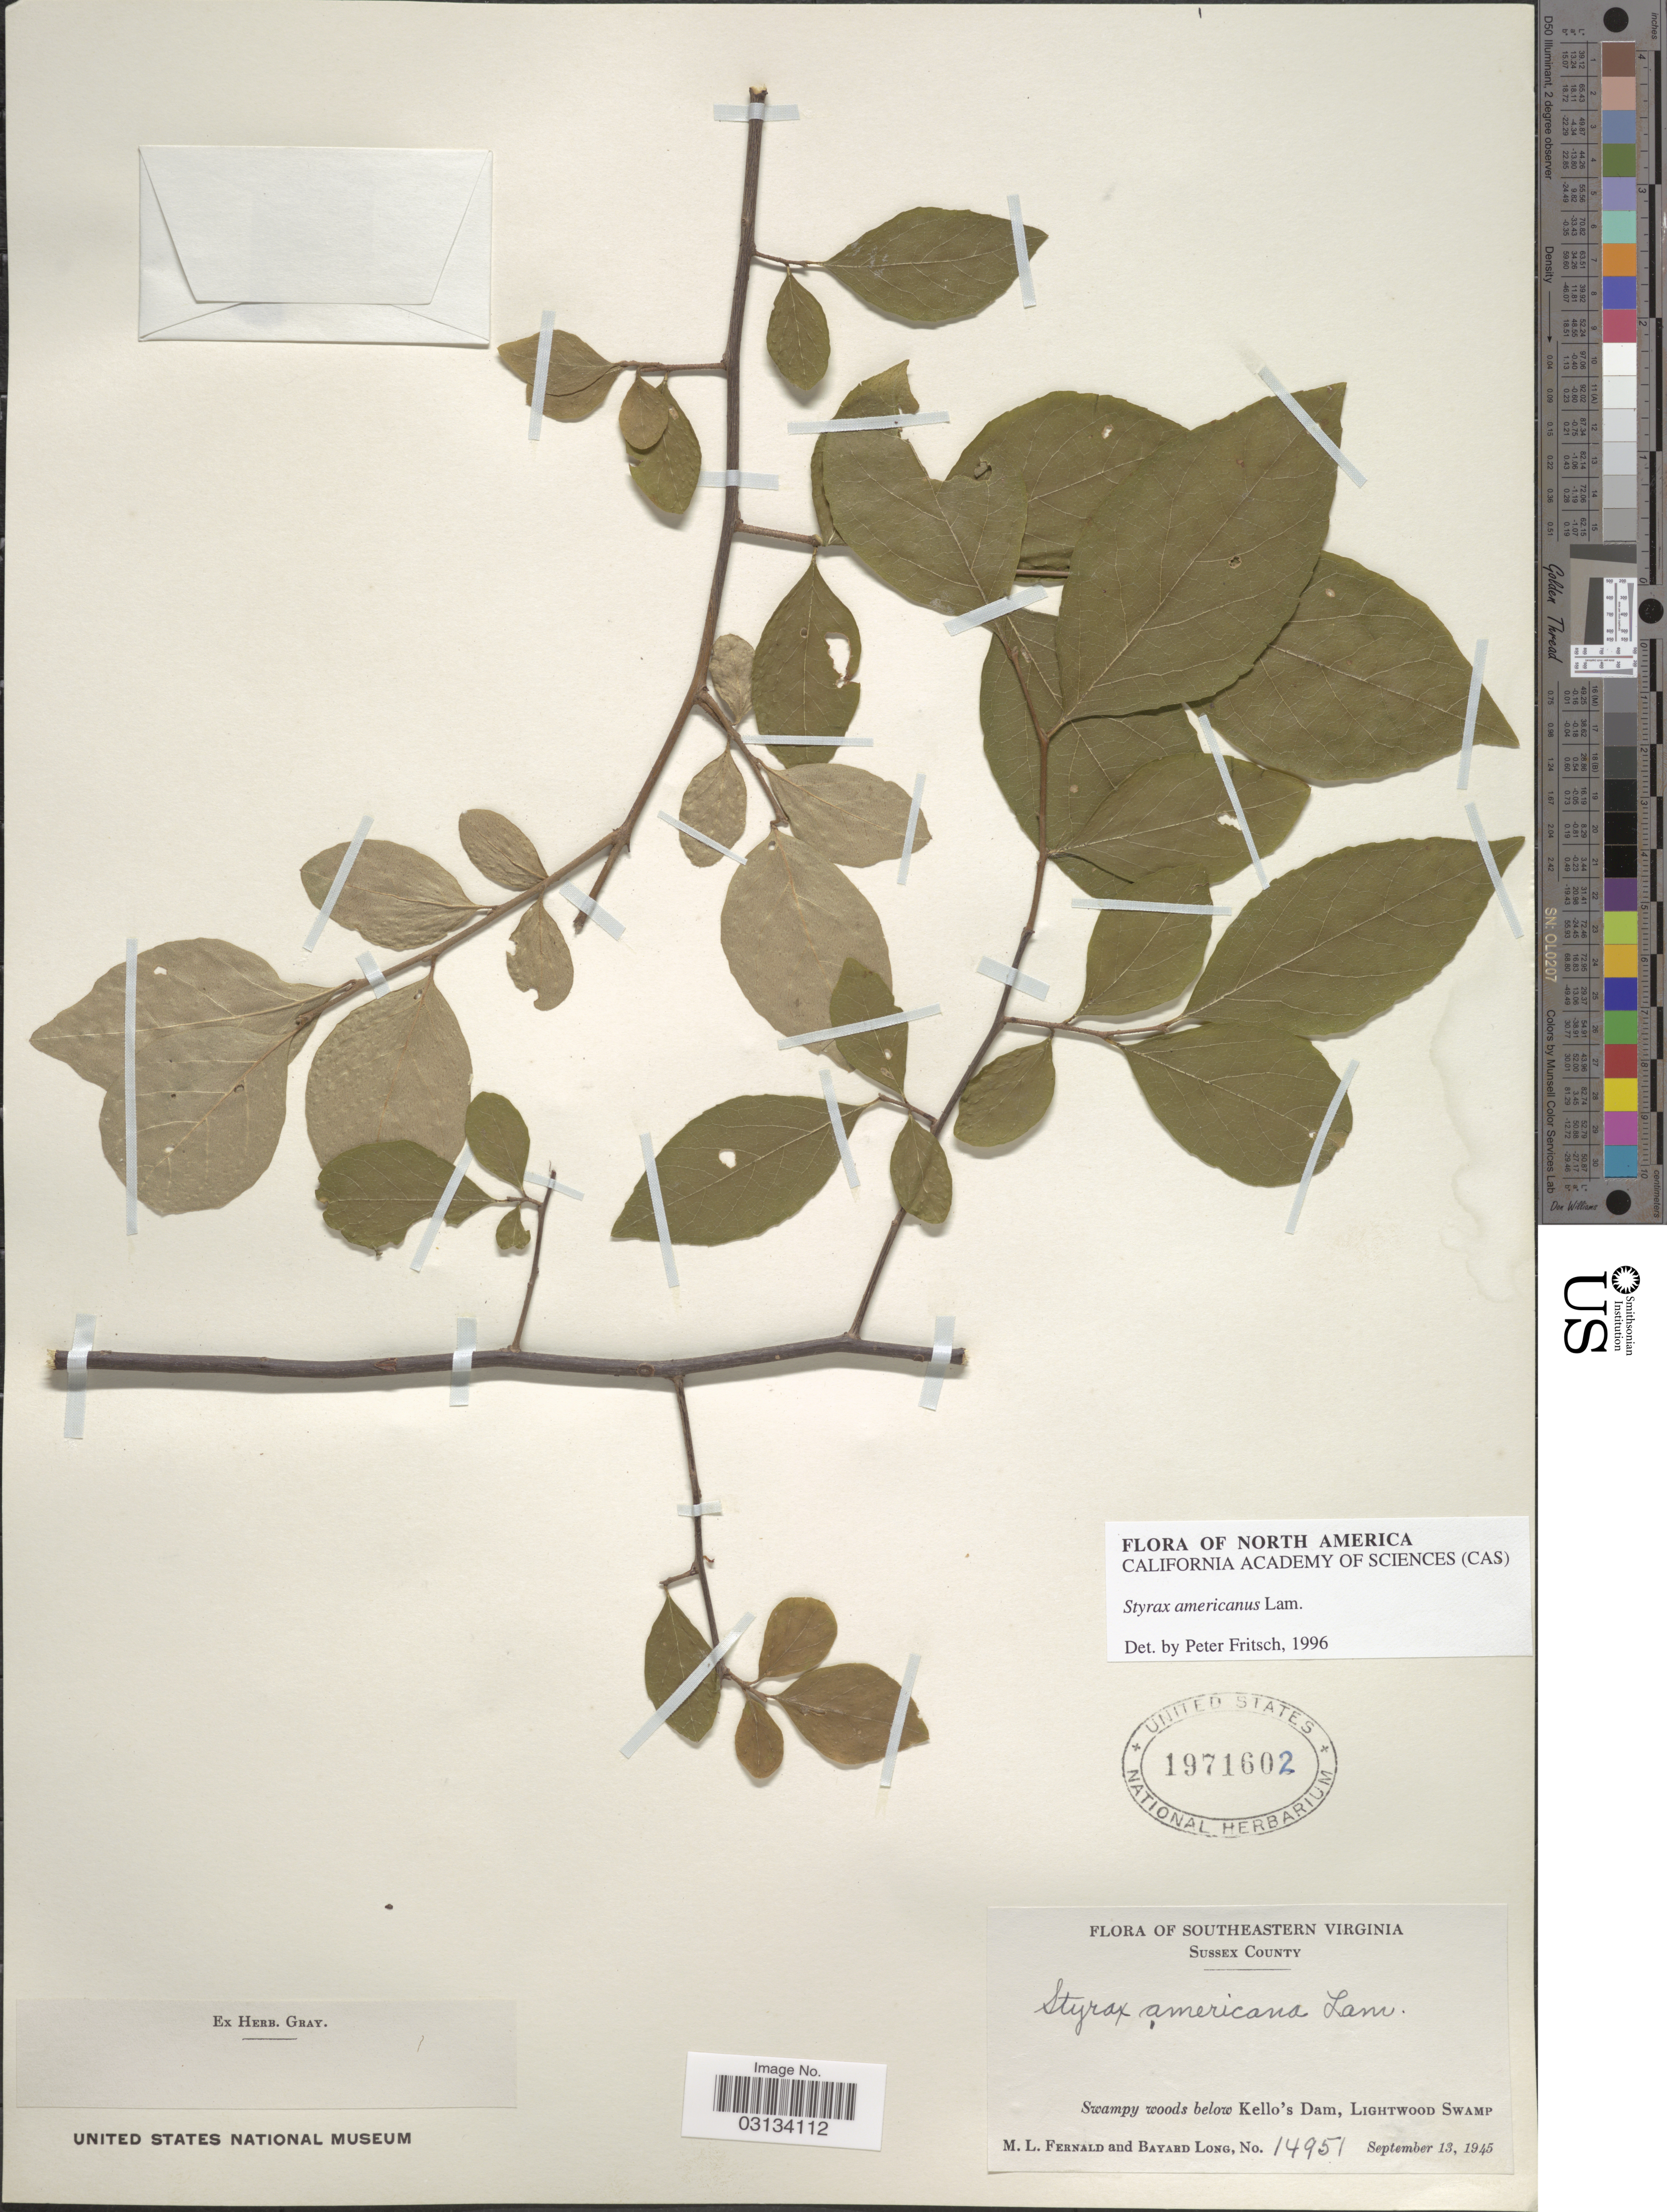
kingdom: Plantae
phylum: Tracheophyta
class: Magnoliopsida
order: Ericales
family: Styracaceae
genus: Styrax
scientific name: Styrax americanus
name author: Lam.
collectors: M. L. Fernald & B. Long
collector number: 14951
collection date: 1945-09-13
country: United States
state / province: Virginia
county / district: Sussex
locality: Southeastern Virginia. Sussex County. Swampy woods below Kello's Dam, Lightwood Swamp.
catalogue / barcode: US 1971602